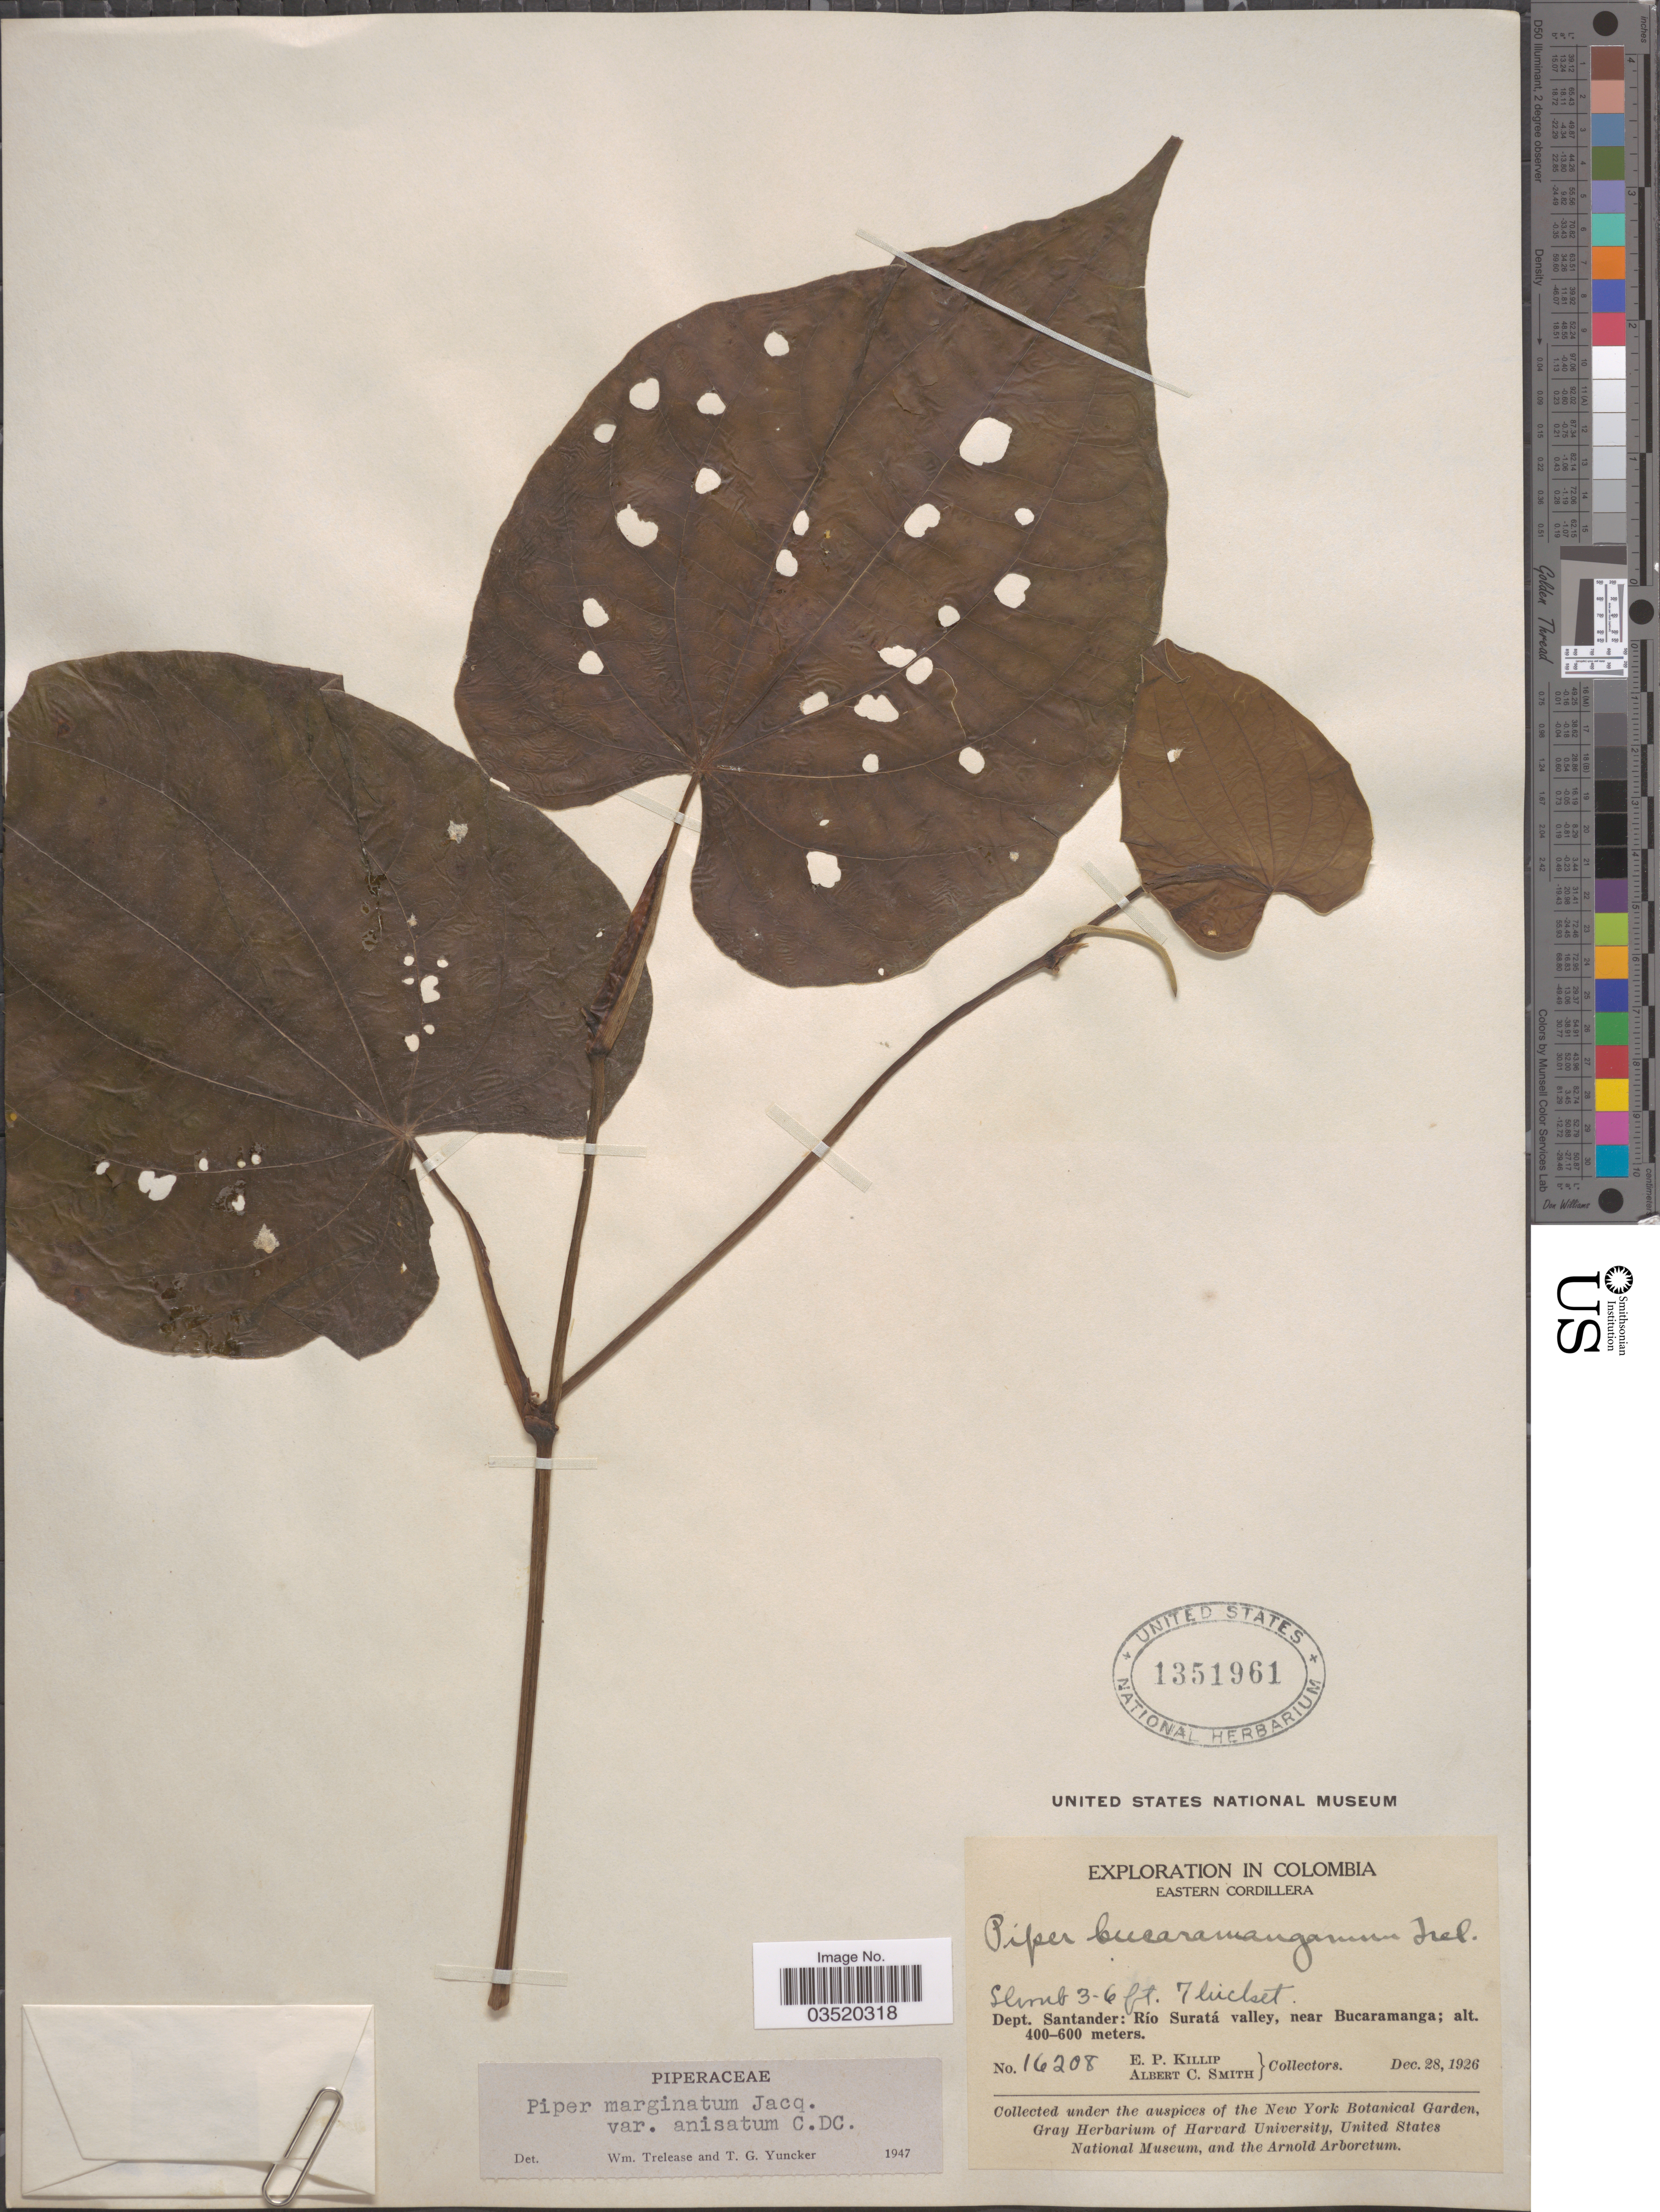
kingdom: Plantae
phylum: Tracheophyta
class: Magnoliopsida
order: Piperales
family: Piperaceae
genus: Piper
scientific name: Piper marginatum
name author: Jacq.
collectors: E. P. Killip & A. C. Smith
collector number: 16208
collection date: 1926-12-28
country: Colombia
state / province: Santander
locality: Eastern Cordillera. Dept. Santander: Río Suratá valley, near Bucaramanga.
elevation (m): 400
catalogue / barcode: US 1351961